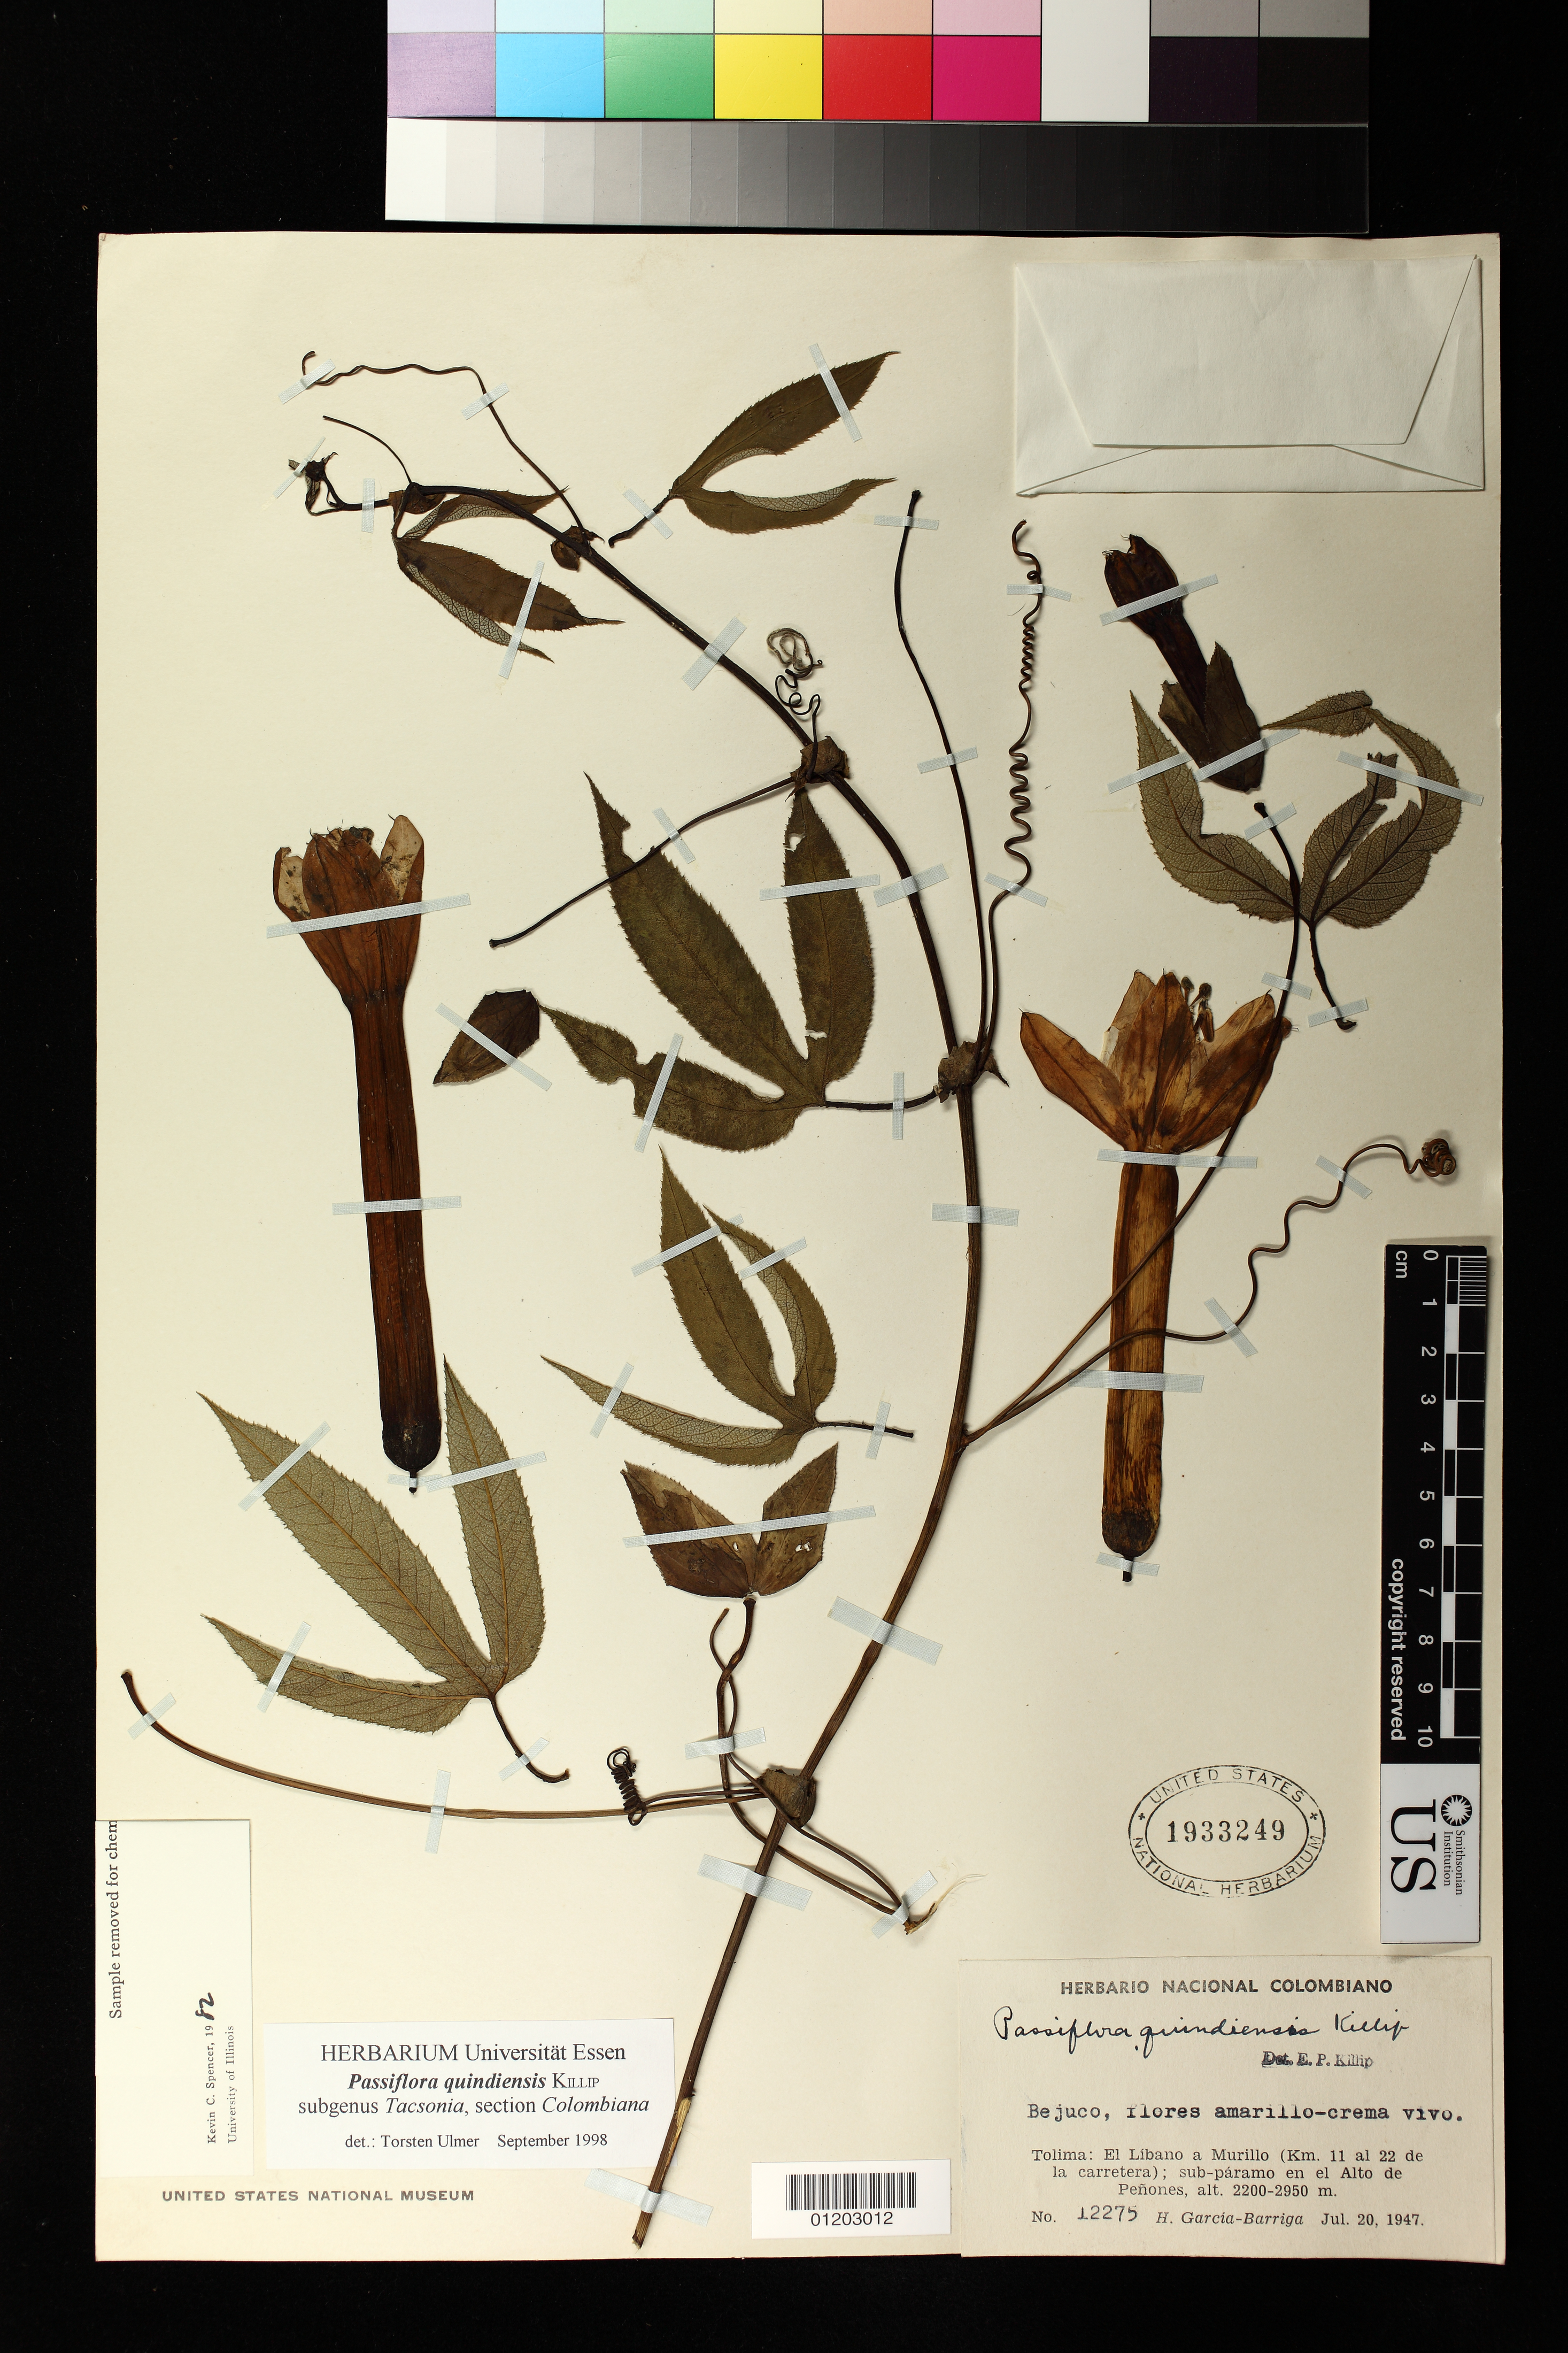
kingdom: Plantae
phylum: Tracheophyta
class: Magnoliopsida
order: Malpighiales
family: Passifloraceae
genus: Passiflora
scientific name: Passiflora quindiensis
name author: Killip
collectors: H. García Barriga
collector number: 12275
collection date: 1947-07-20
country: Colombia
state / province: Tolima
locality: Tolima: El Libano a Murillo (Km. 11 al 22 de la carretera);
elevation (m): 2200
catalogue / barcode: US 1933249